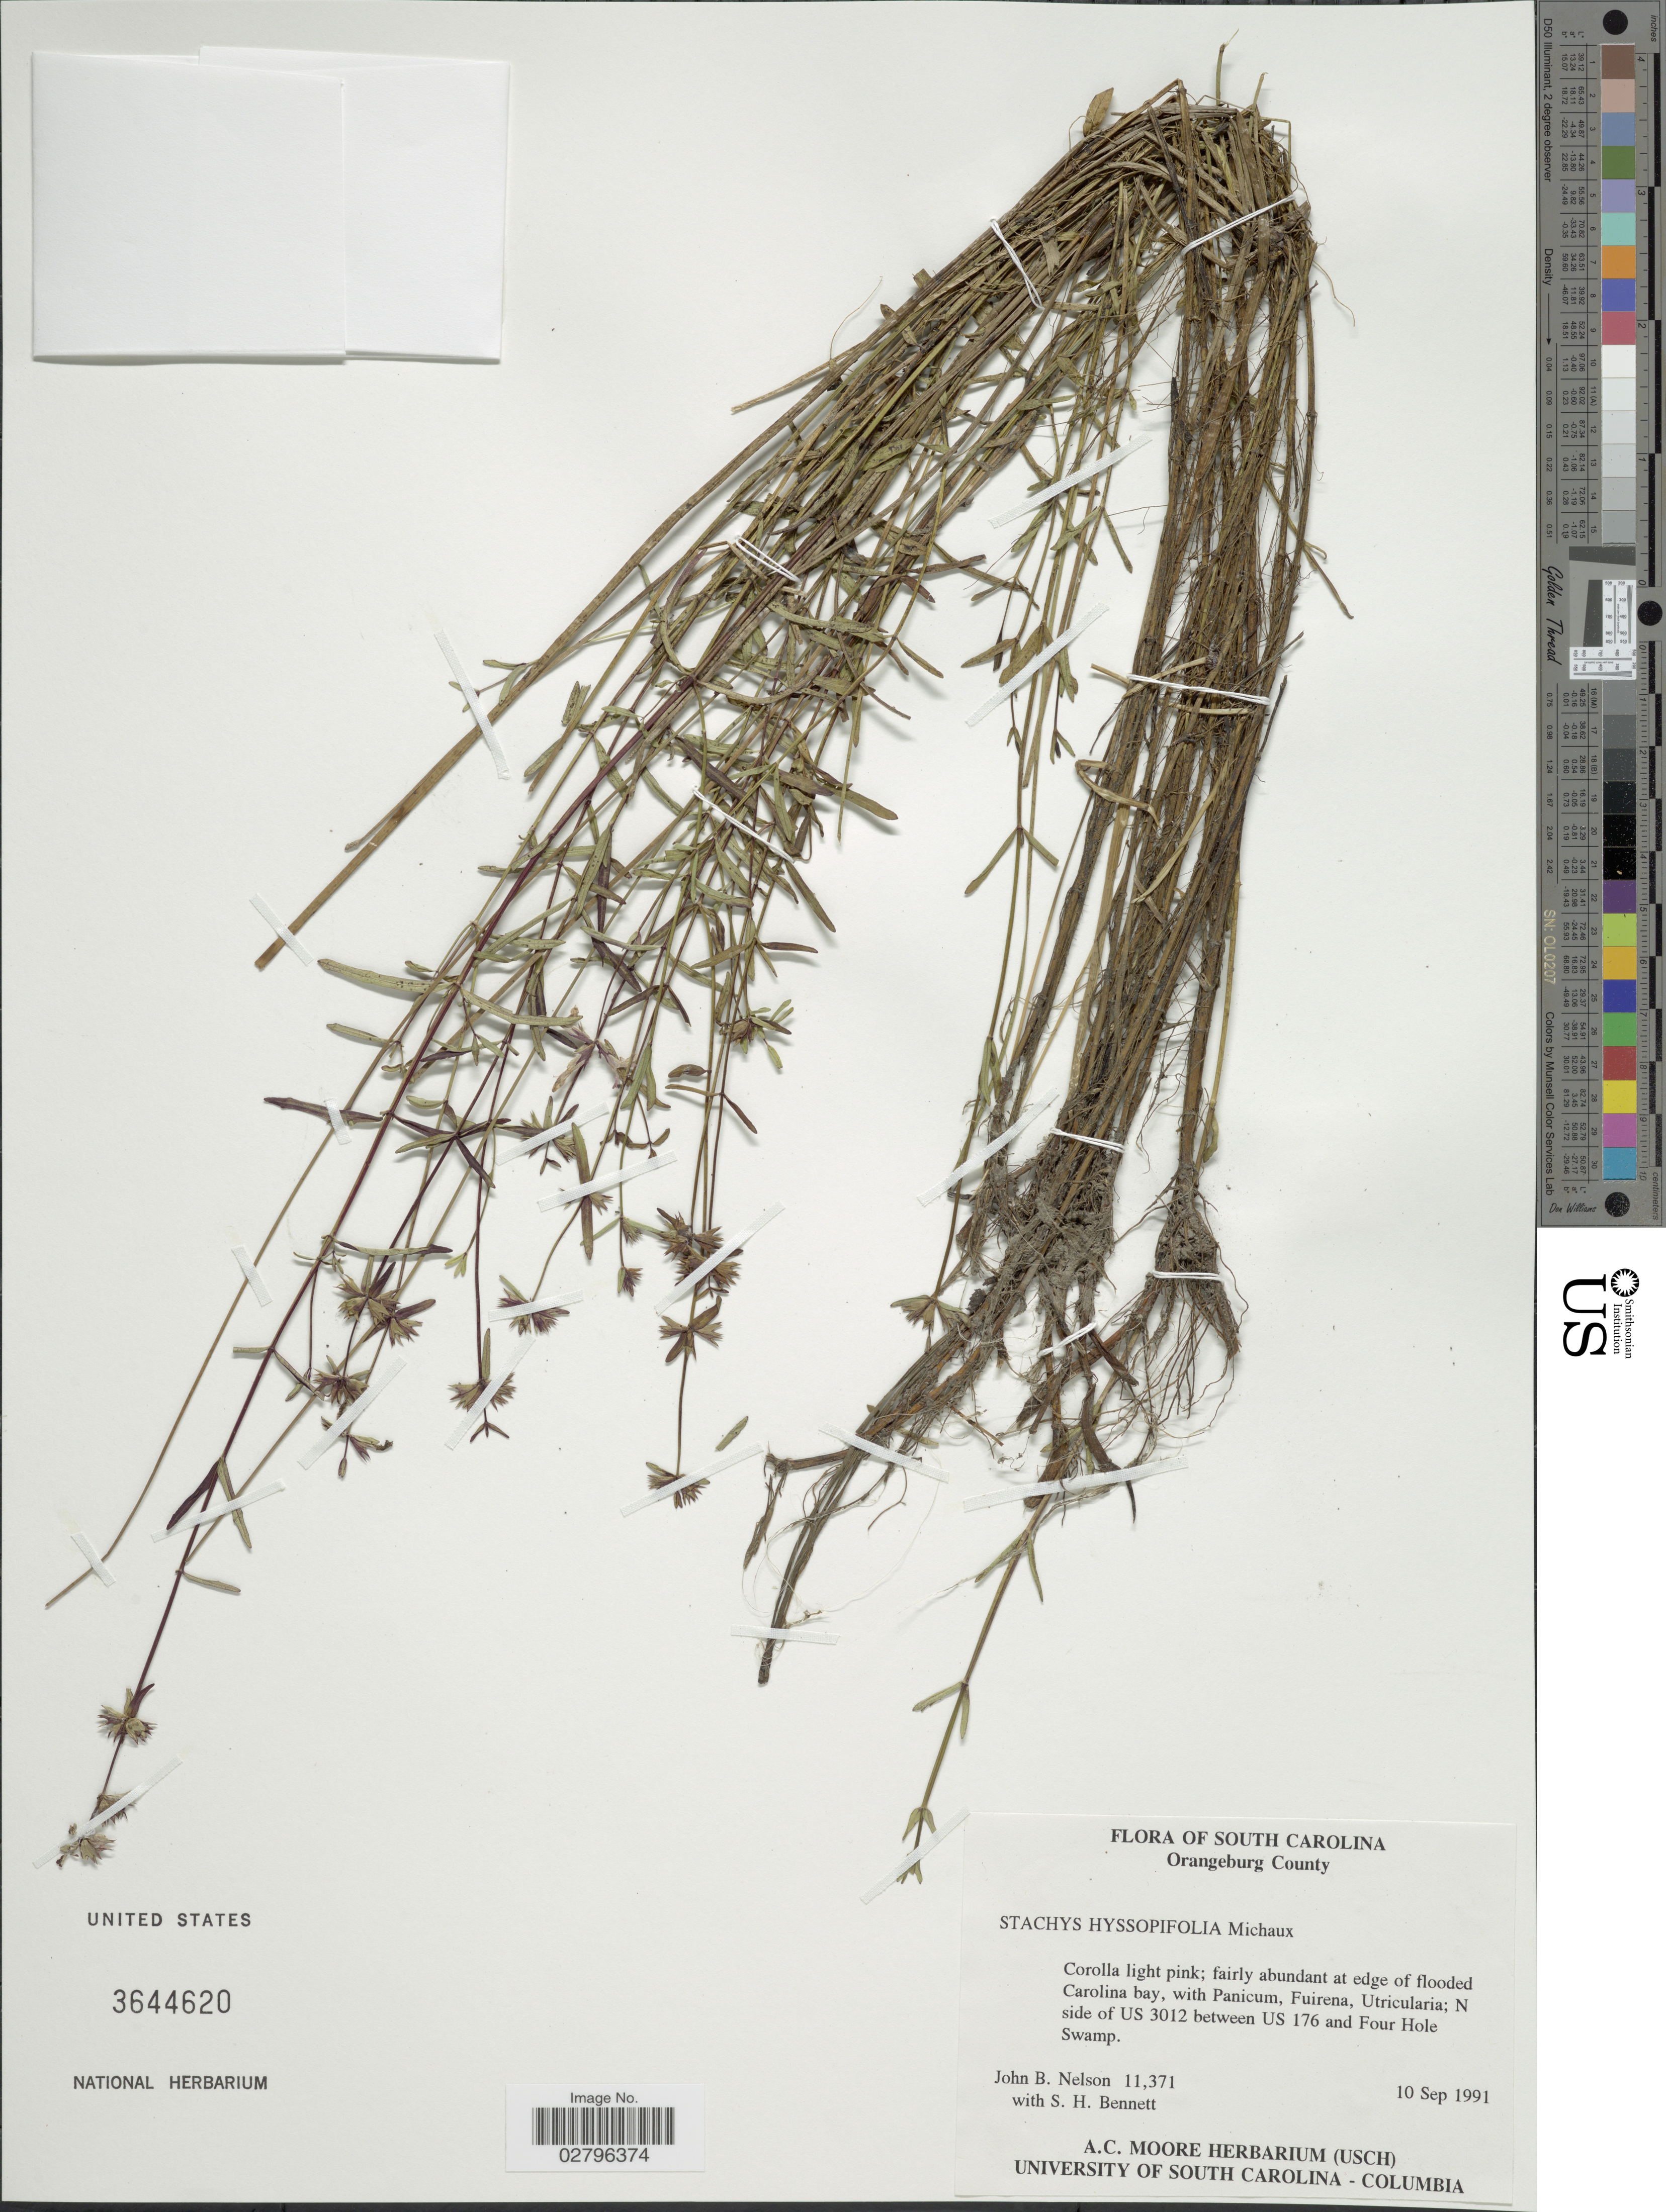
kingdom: Plantae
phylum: Tracheophyta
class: Magnoliopsida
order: Lamiales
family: Lamiaceae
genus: Stachys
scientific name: Stachys hyssopifolia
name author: Michx.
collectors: J. B. Nelson & S. Bennett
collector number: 11371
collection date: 1991-09-10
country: United States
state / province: South Carolina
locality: Orangeburg County. N side of US 3012 between US 176 and Four Hole Swamp.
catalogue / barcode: US 3644620